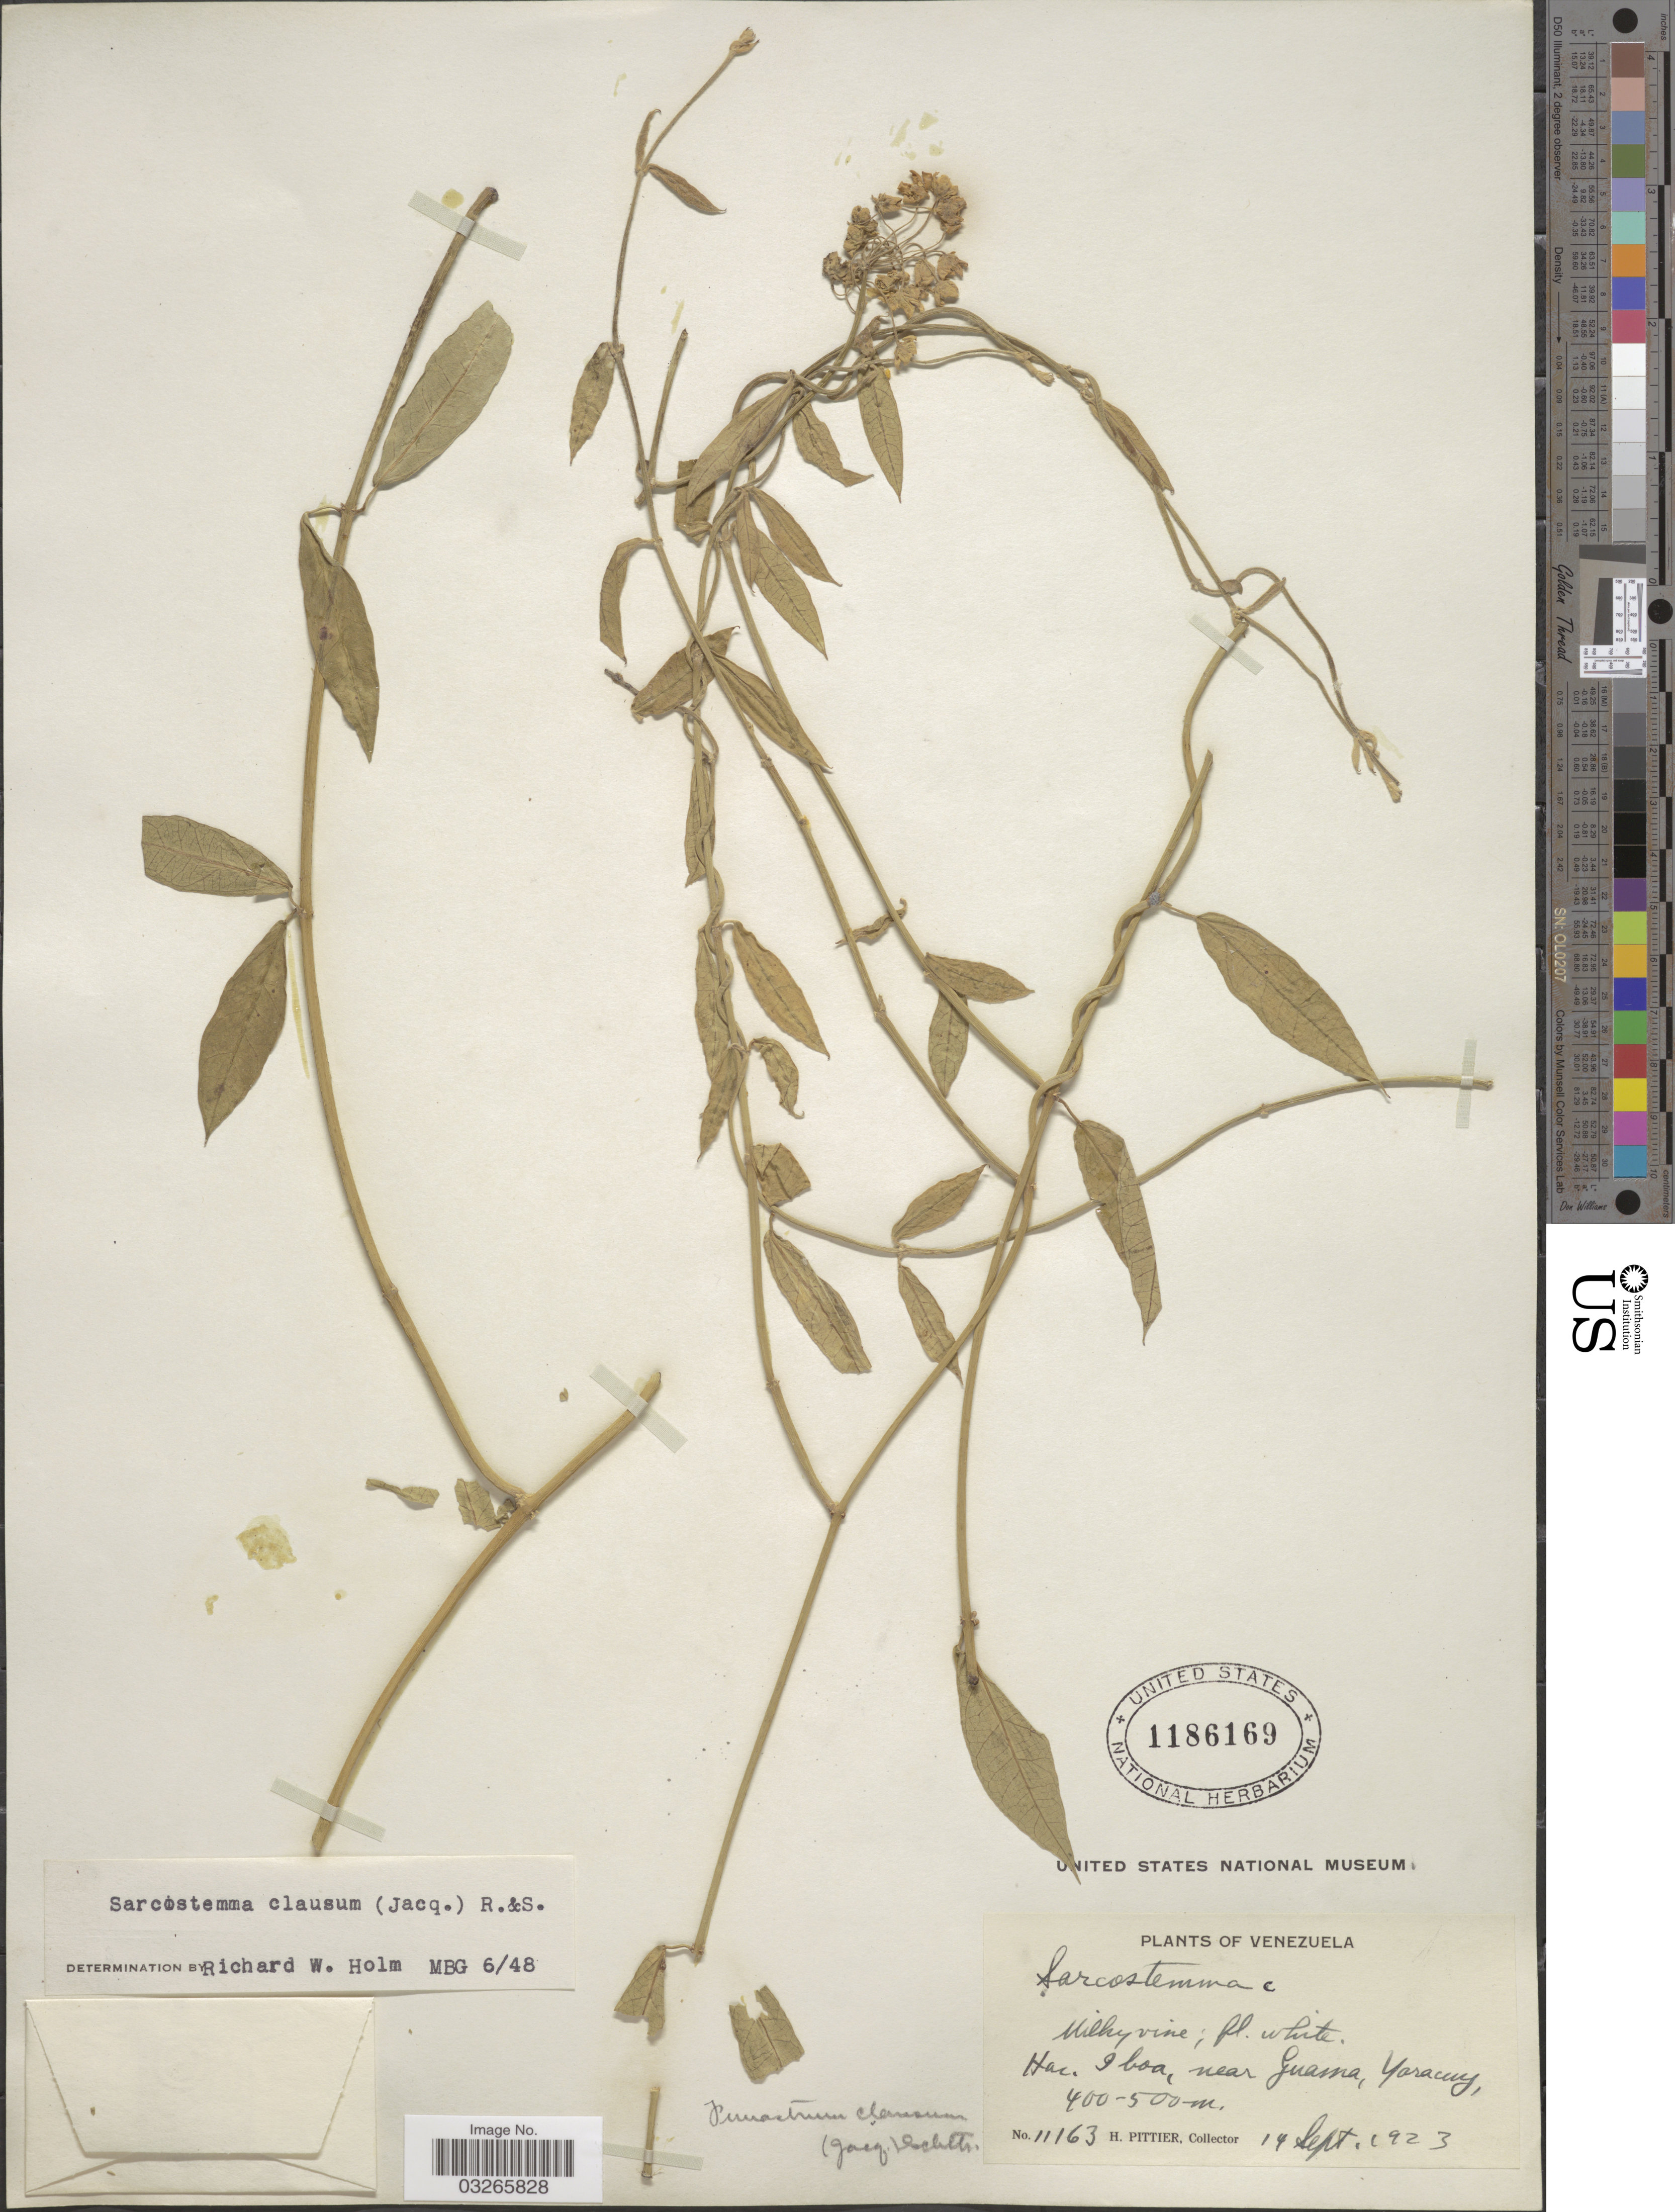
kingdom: Plantae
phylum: Tracheophyta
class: Magnoliopsida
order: Gentianales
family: Apocynaceae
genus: Sarcostemma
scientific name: Sarcostemma clausum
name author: (Jacq.) Schult.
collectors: H. F. Pittier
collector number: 11163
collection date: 1923-09-14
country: Venezuela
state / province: Yaracuy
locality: Hac. Iboa, near Guama.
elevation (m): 400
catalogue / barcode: US 1186169